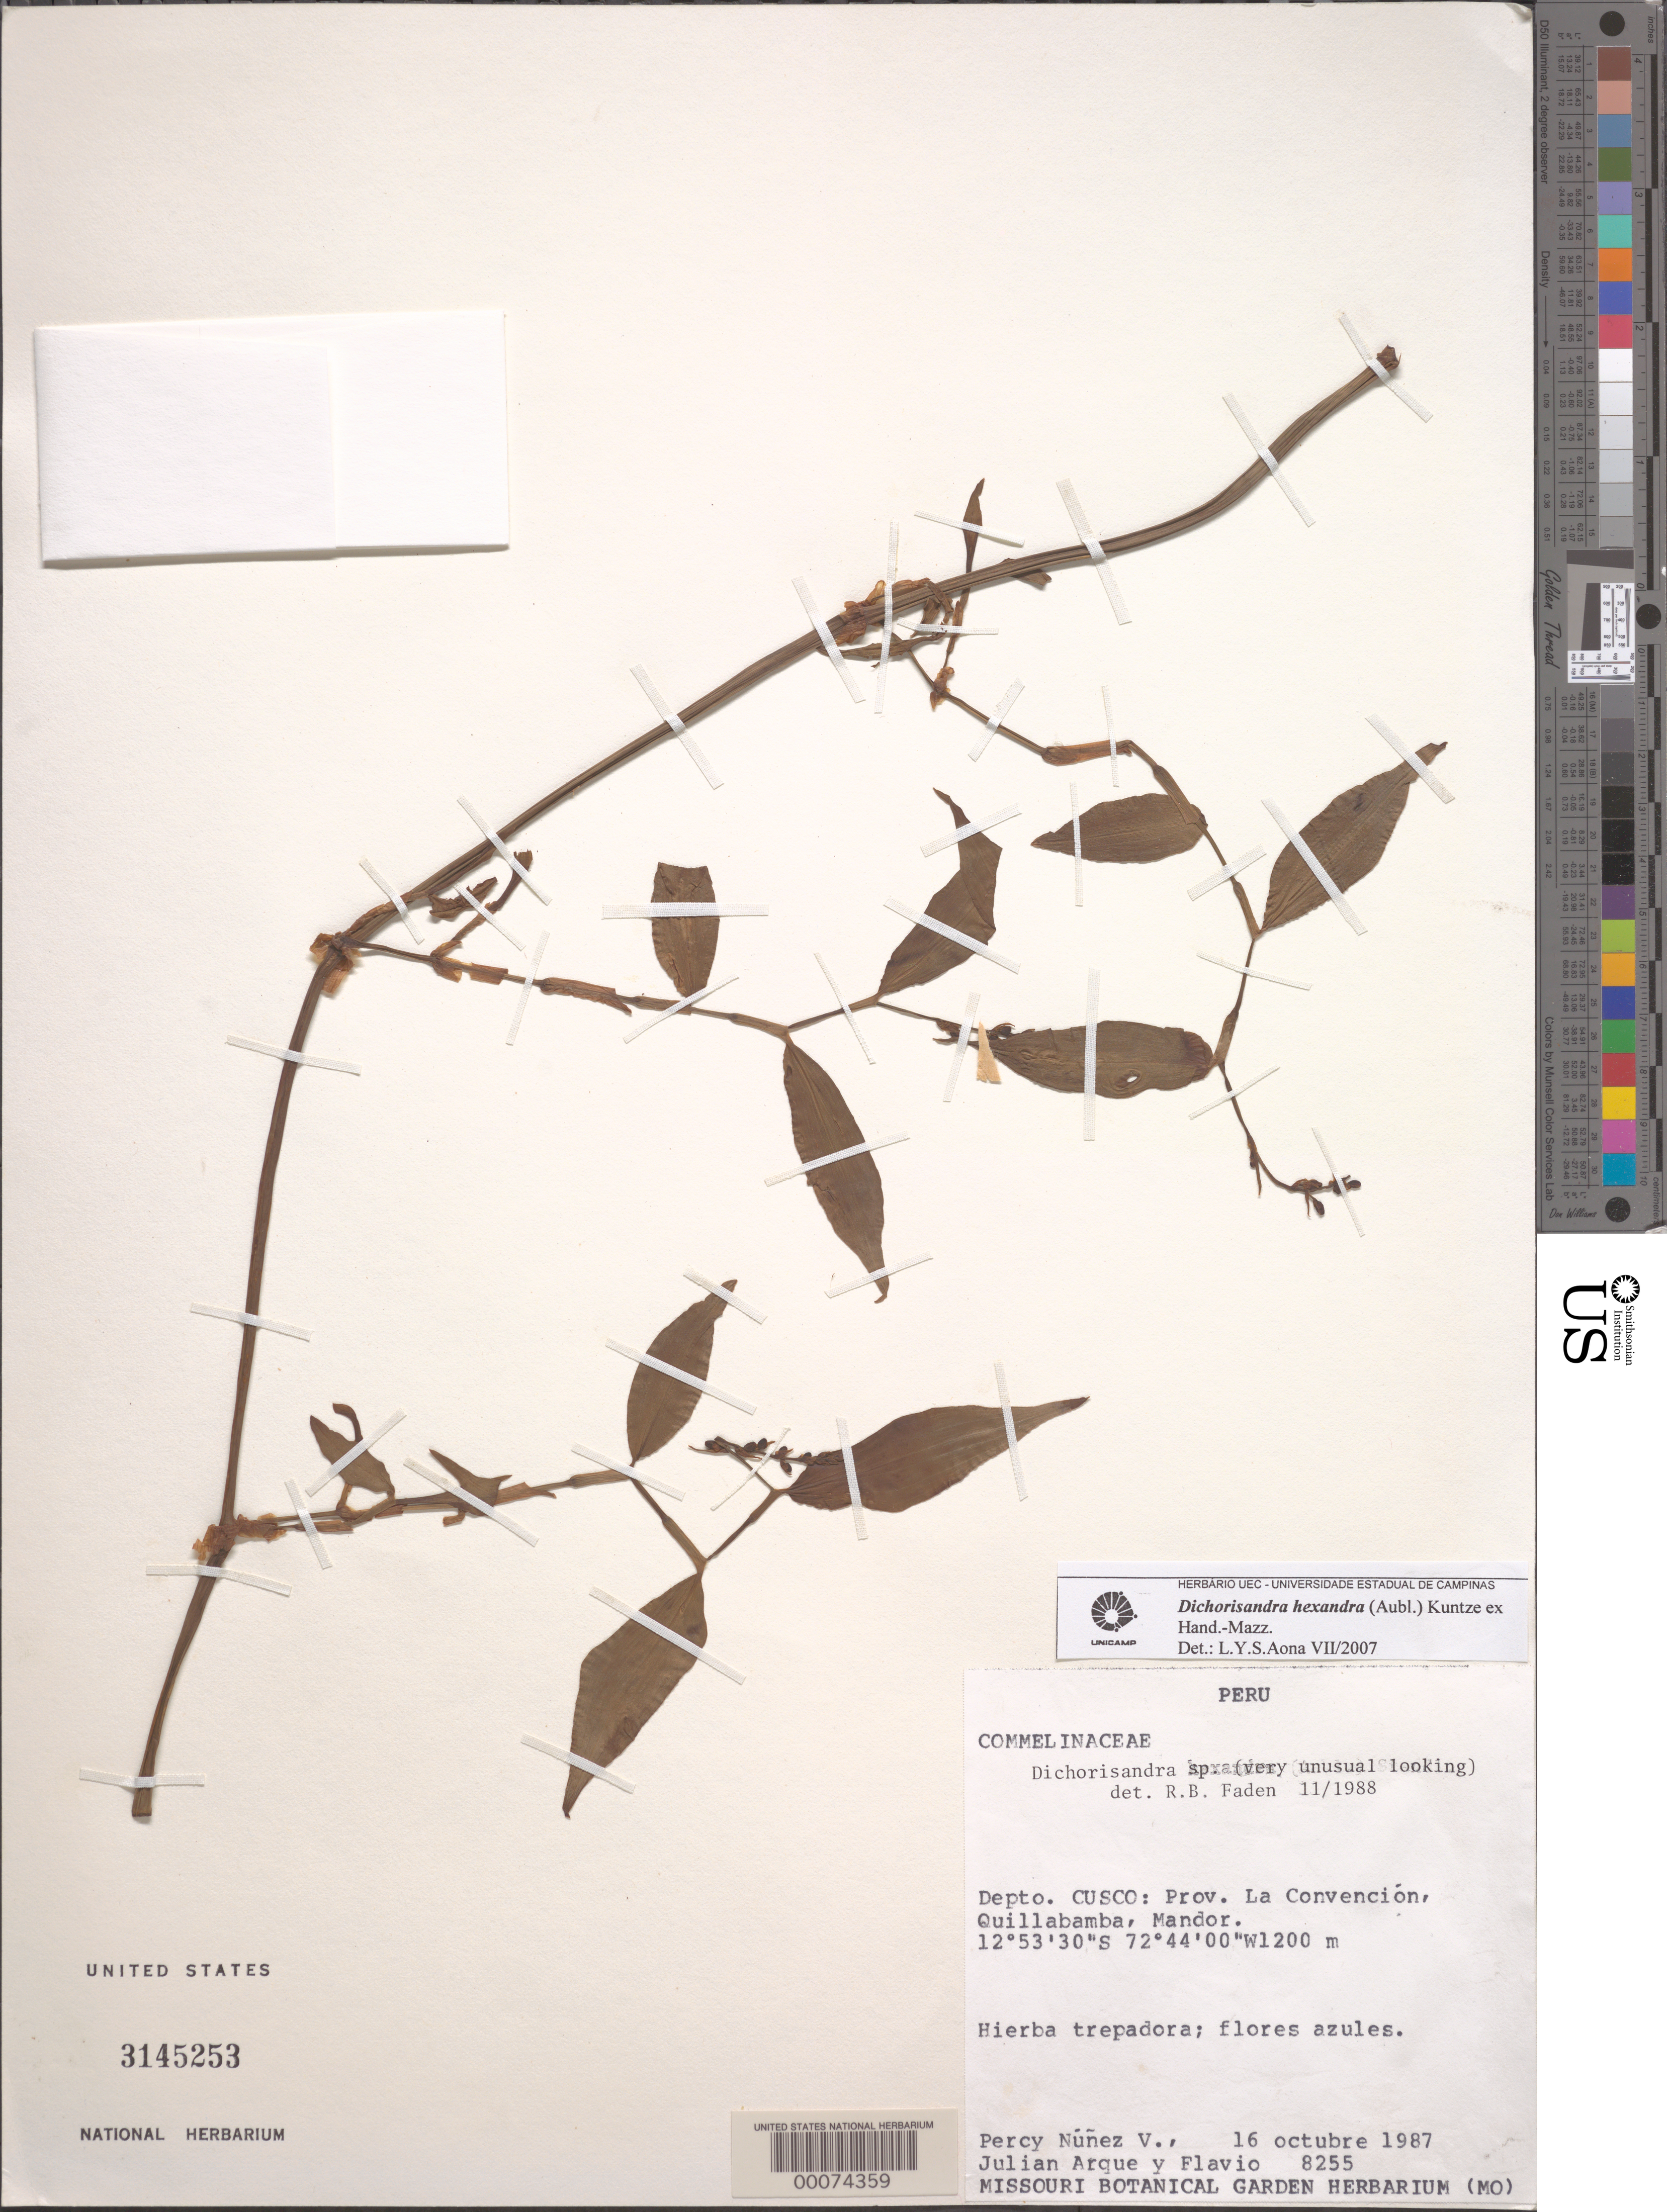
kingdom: Plantae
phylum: Tracheophyta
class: Liliopsida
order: Commelinales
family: Commelinaceae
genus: Dichorisandra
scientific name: Dichorisandra hexandra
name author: (Aubl.) Standl.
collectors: P. Nuñez V.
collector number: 8255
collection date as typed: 16 Oct 1987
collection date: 1987-10-16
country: Peru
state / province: Cusco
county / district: La Convención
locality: Quillabamba, Mandor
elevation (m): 1200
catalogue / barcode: US 3145253